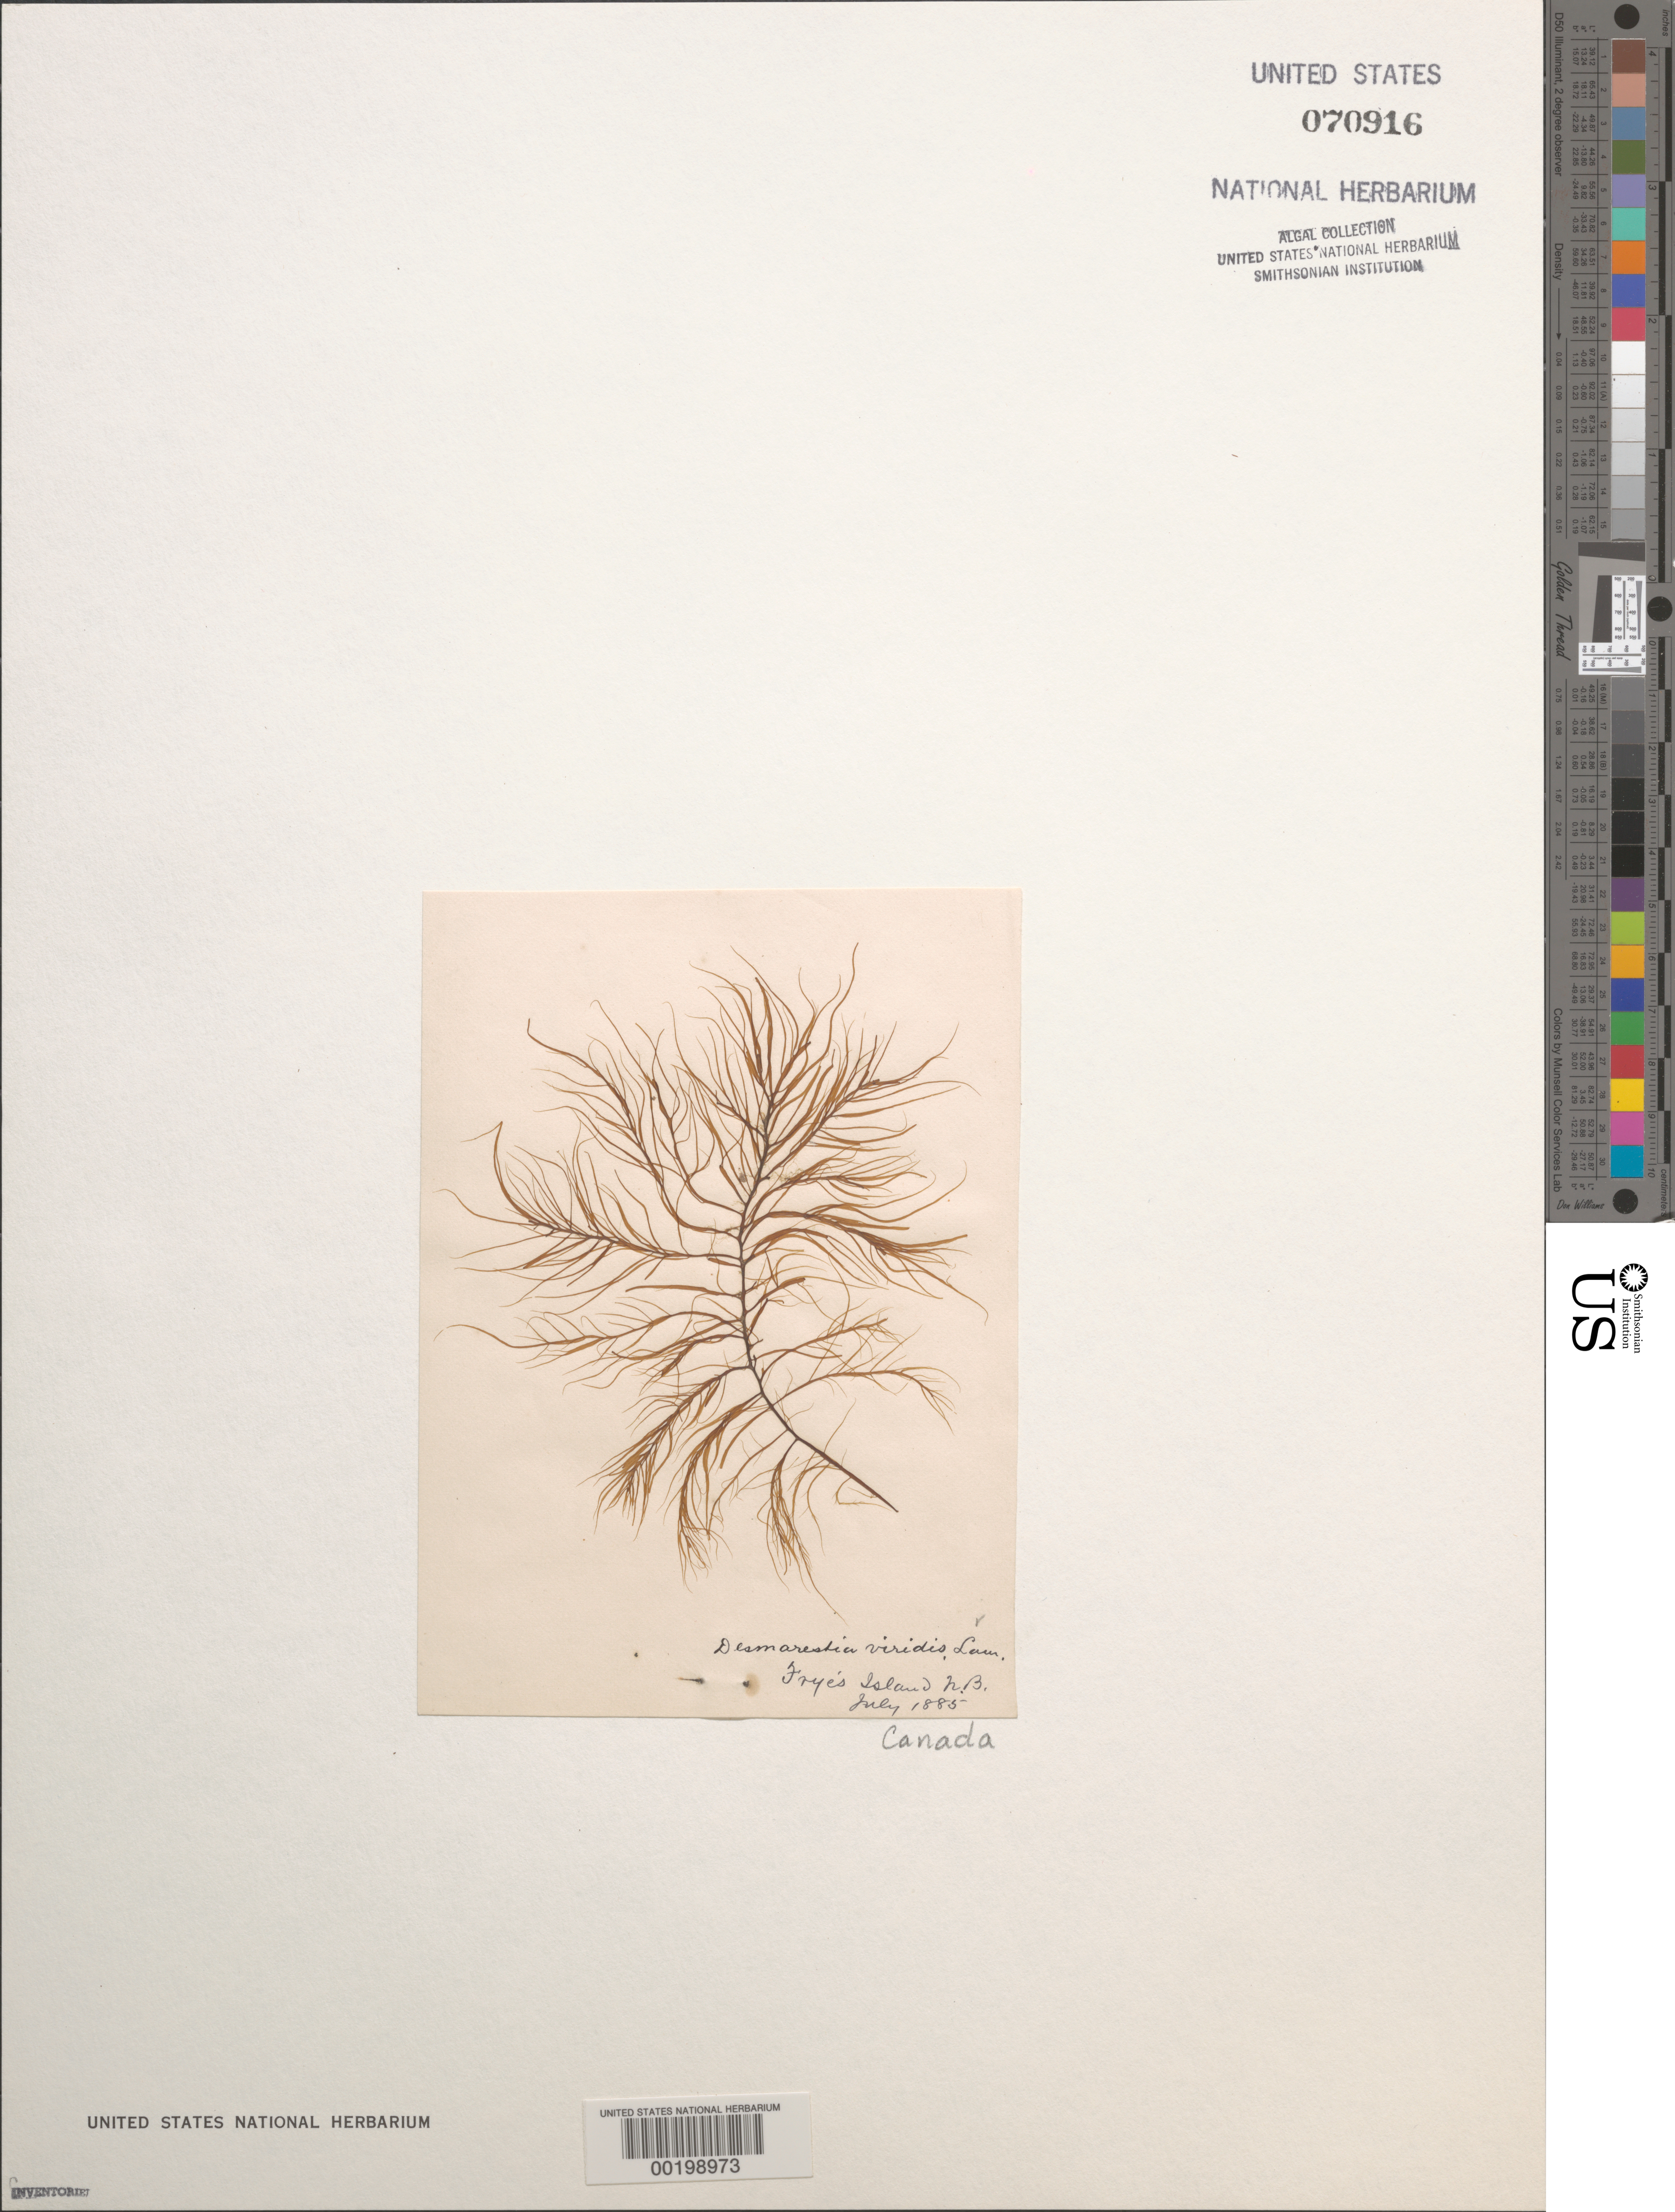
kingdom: Chromista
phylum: Ochrophyta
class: Phaeophyceae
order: Desmarestiales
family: Desmarestiaceae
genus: Desmarestia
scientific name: Desmarestia viridis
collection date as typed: Jul 1885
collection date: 1885-07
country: Canada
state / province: New Brunswick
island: Fryes Island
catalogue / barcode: US 70916